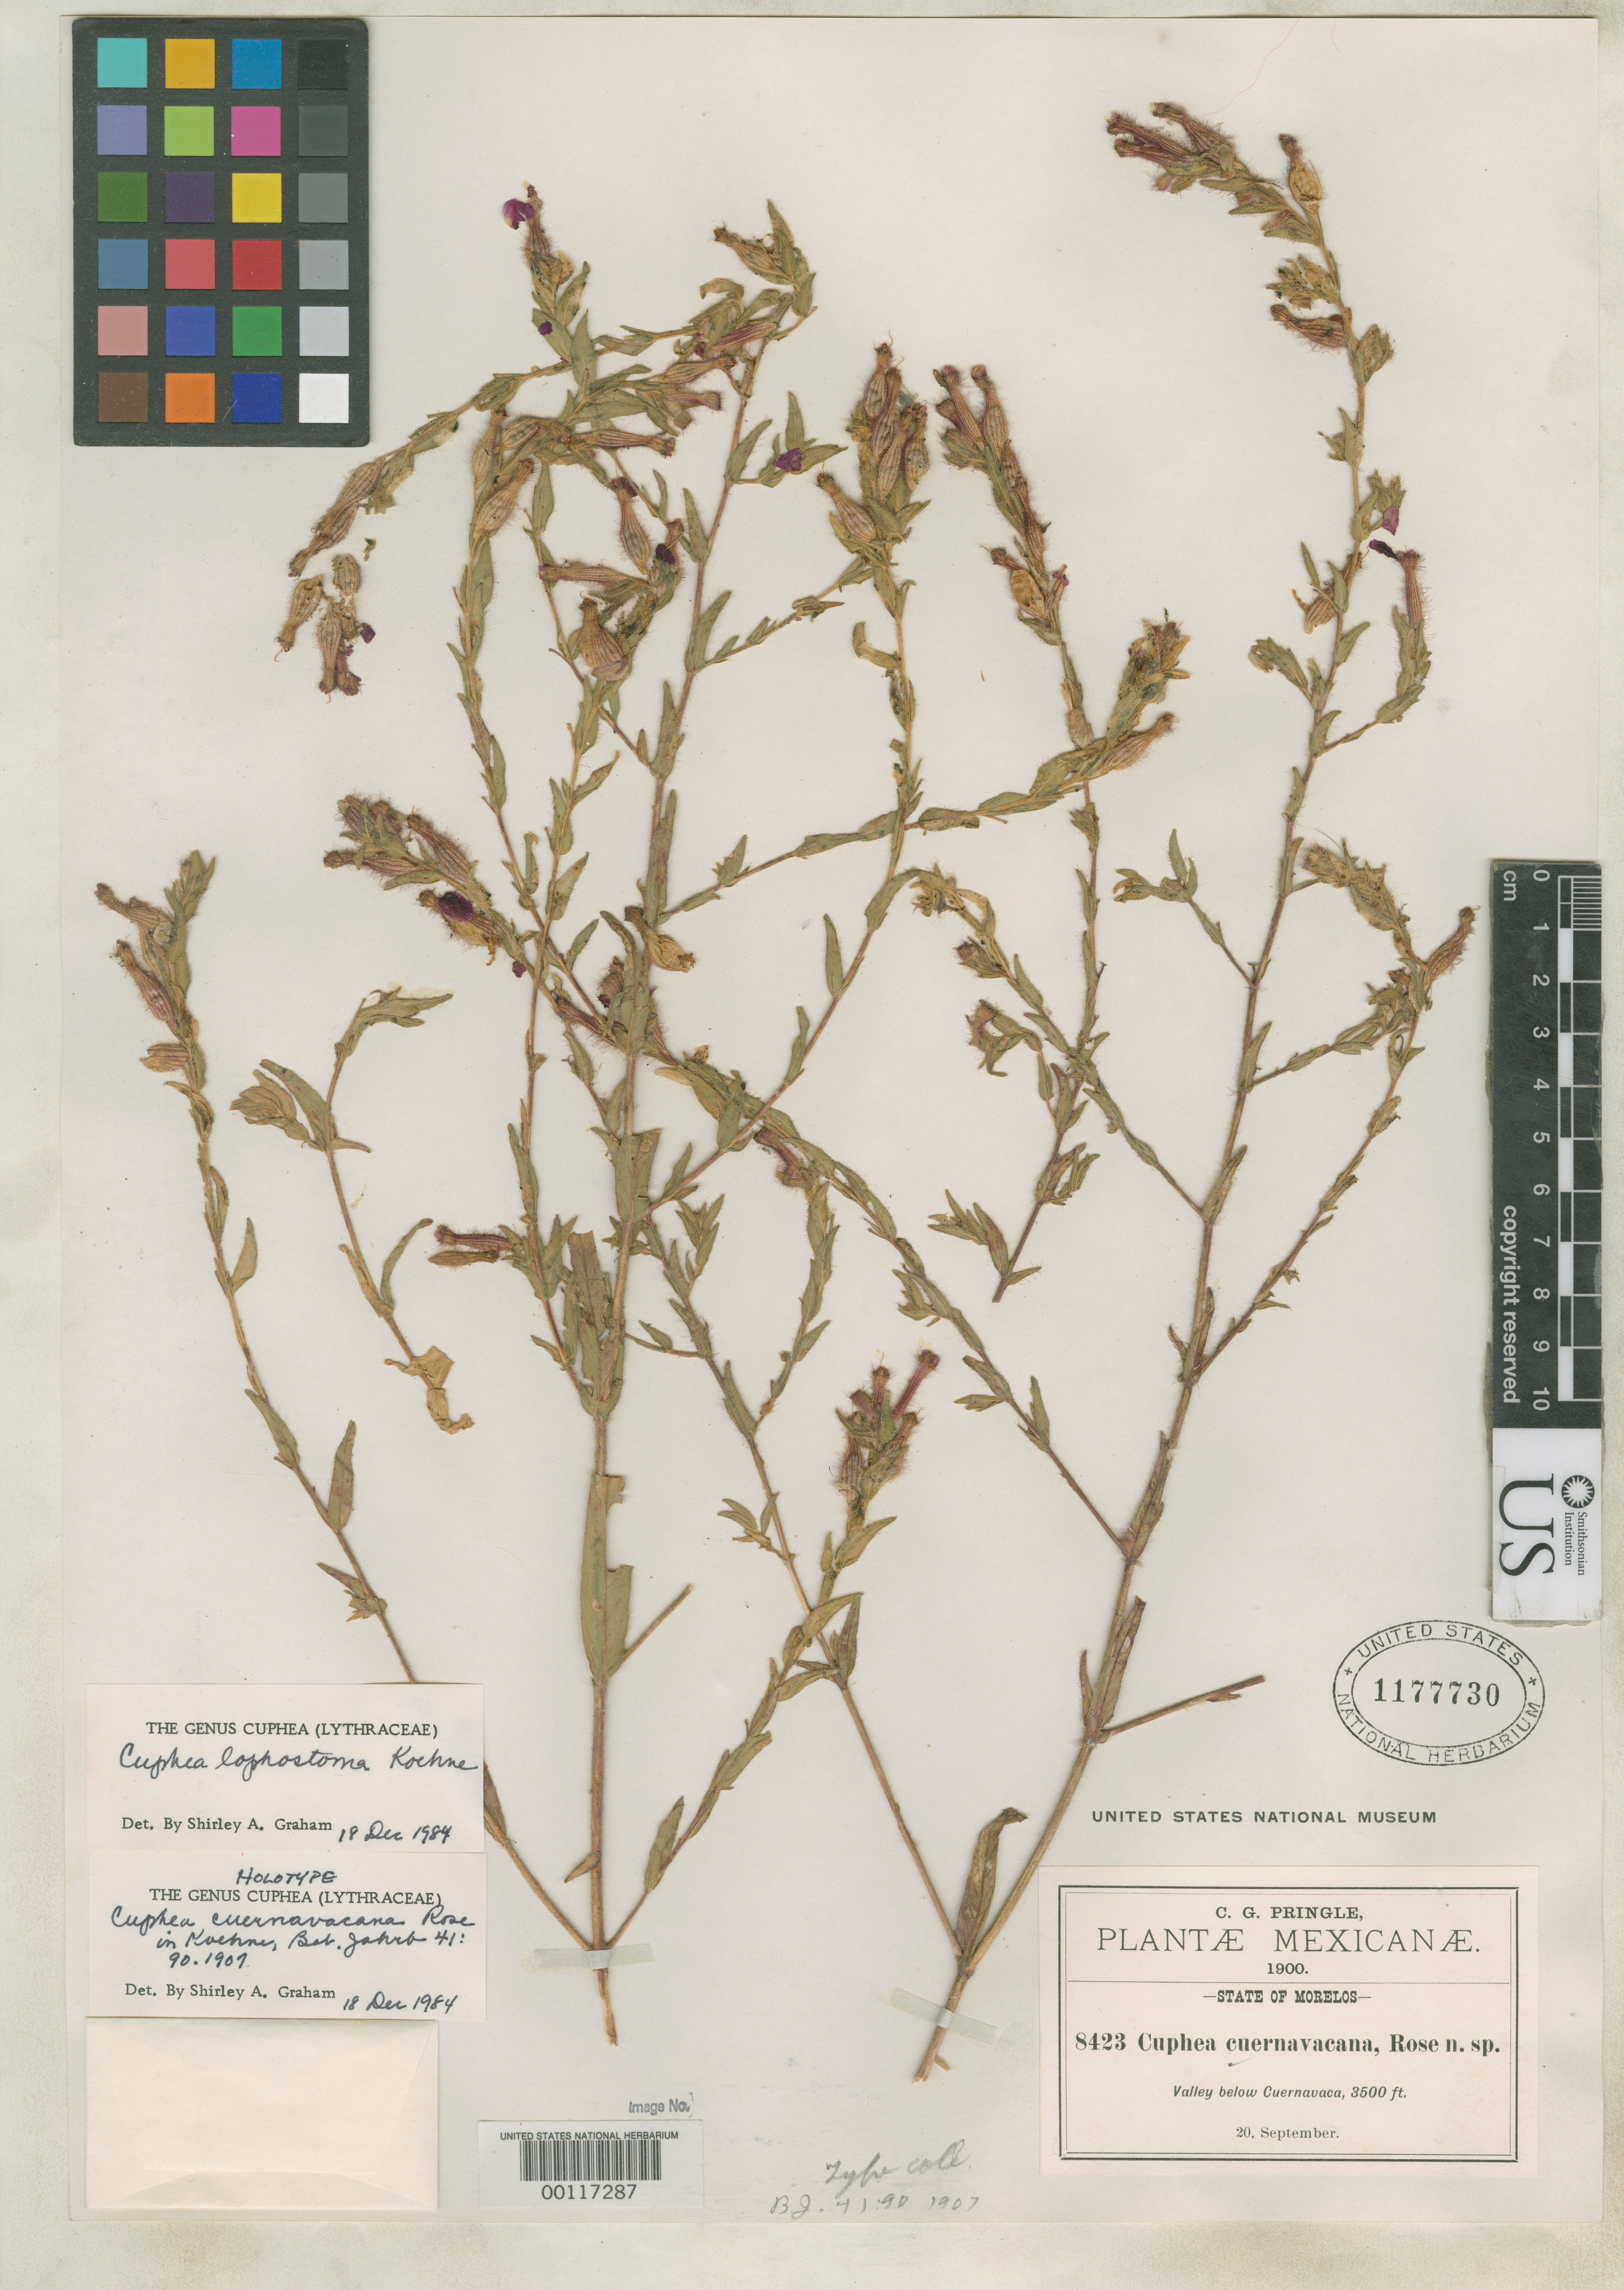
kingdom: Plantae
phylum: Tracheophyta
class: Magnoliopsida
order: Myrtales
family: Lythraceae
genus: Cuphea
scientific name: Cuphea cuernavacana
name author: Rose in Koehne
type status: Holotype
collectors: C. G. Pringle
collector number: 8423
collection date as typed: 20 Sep 1900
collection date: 1900-09-20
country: Mexico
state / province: Morelos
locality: Below Cuernavaca; alt. 3500 ft.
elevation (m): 1067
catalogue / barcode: US 1177730